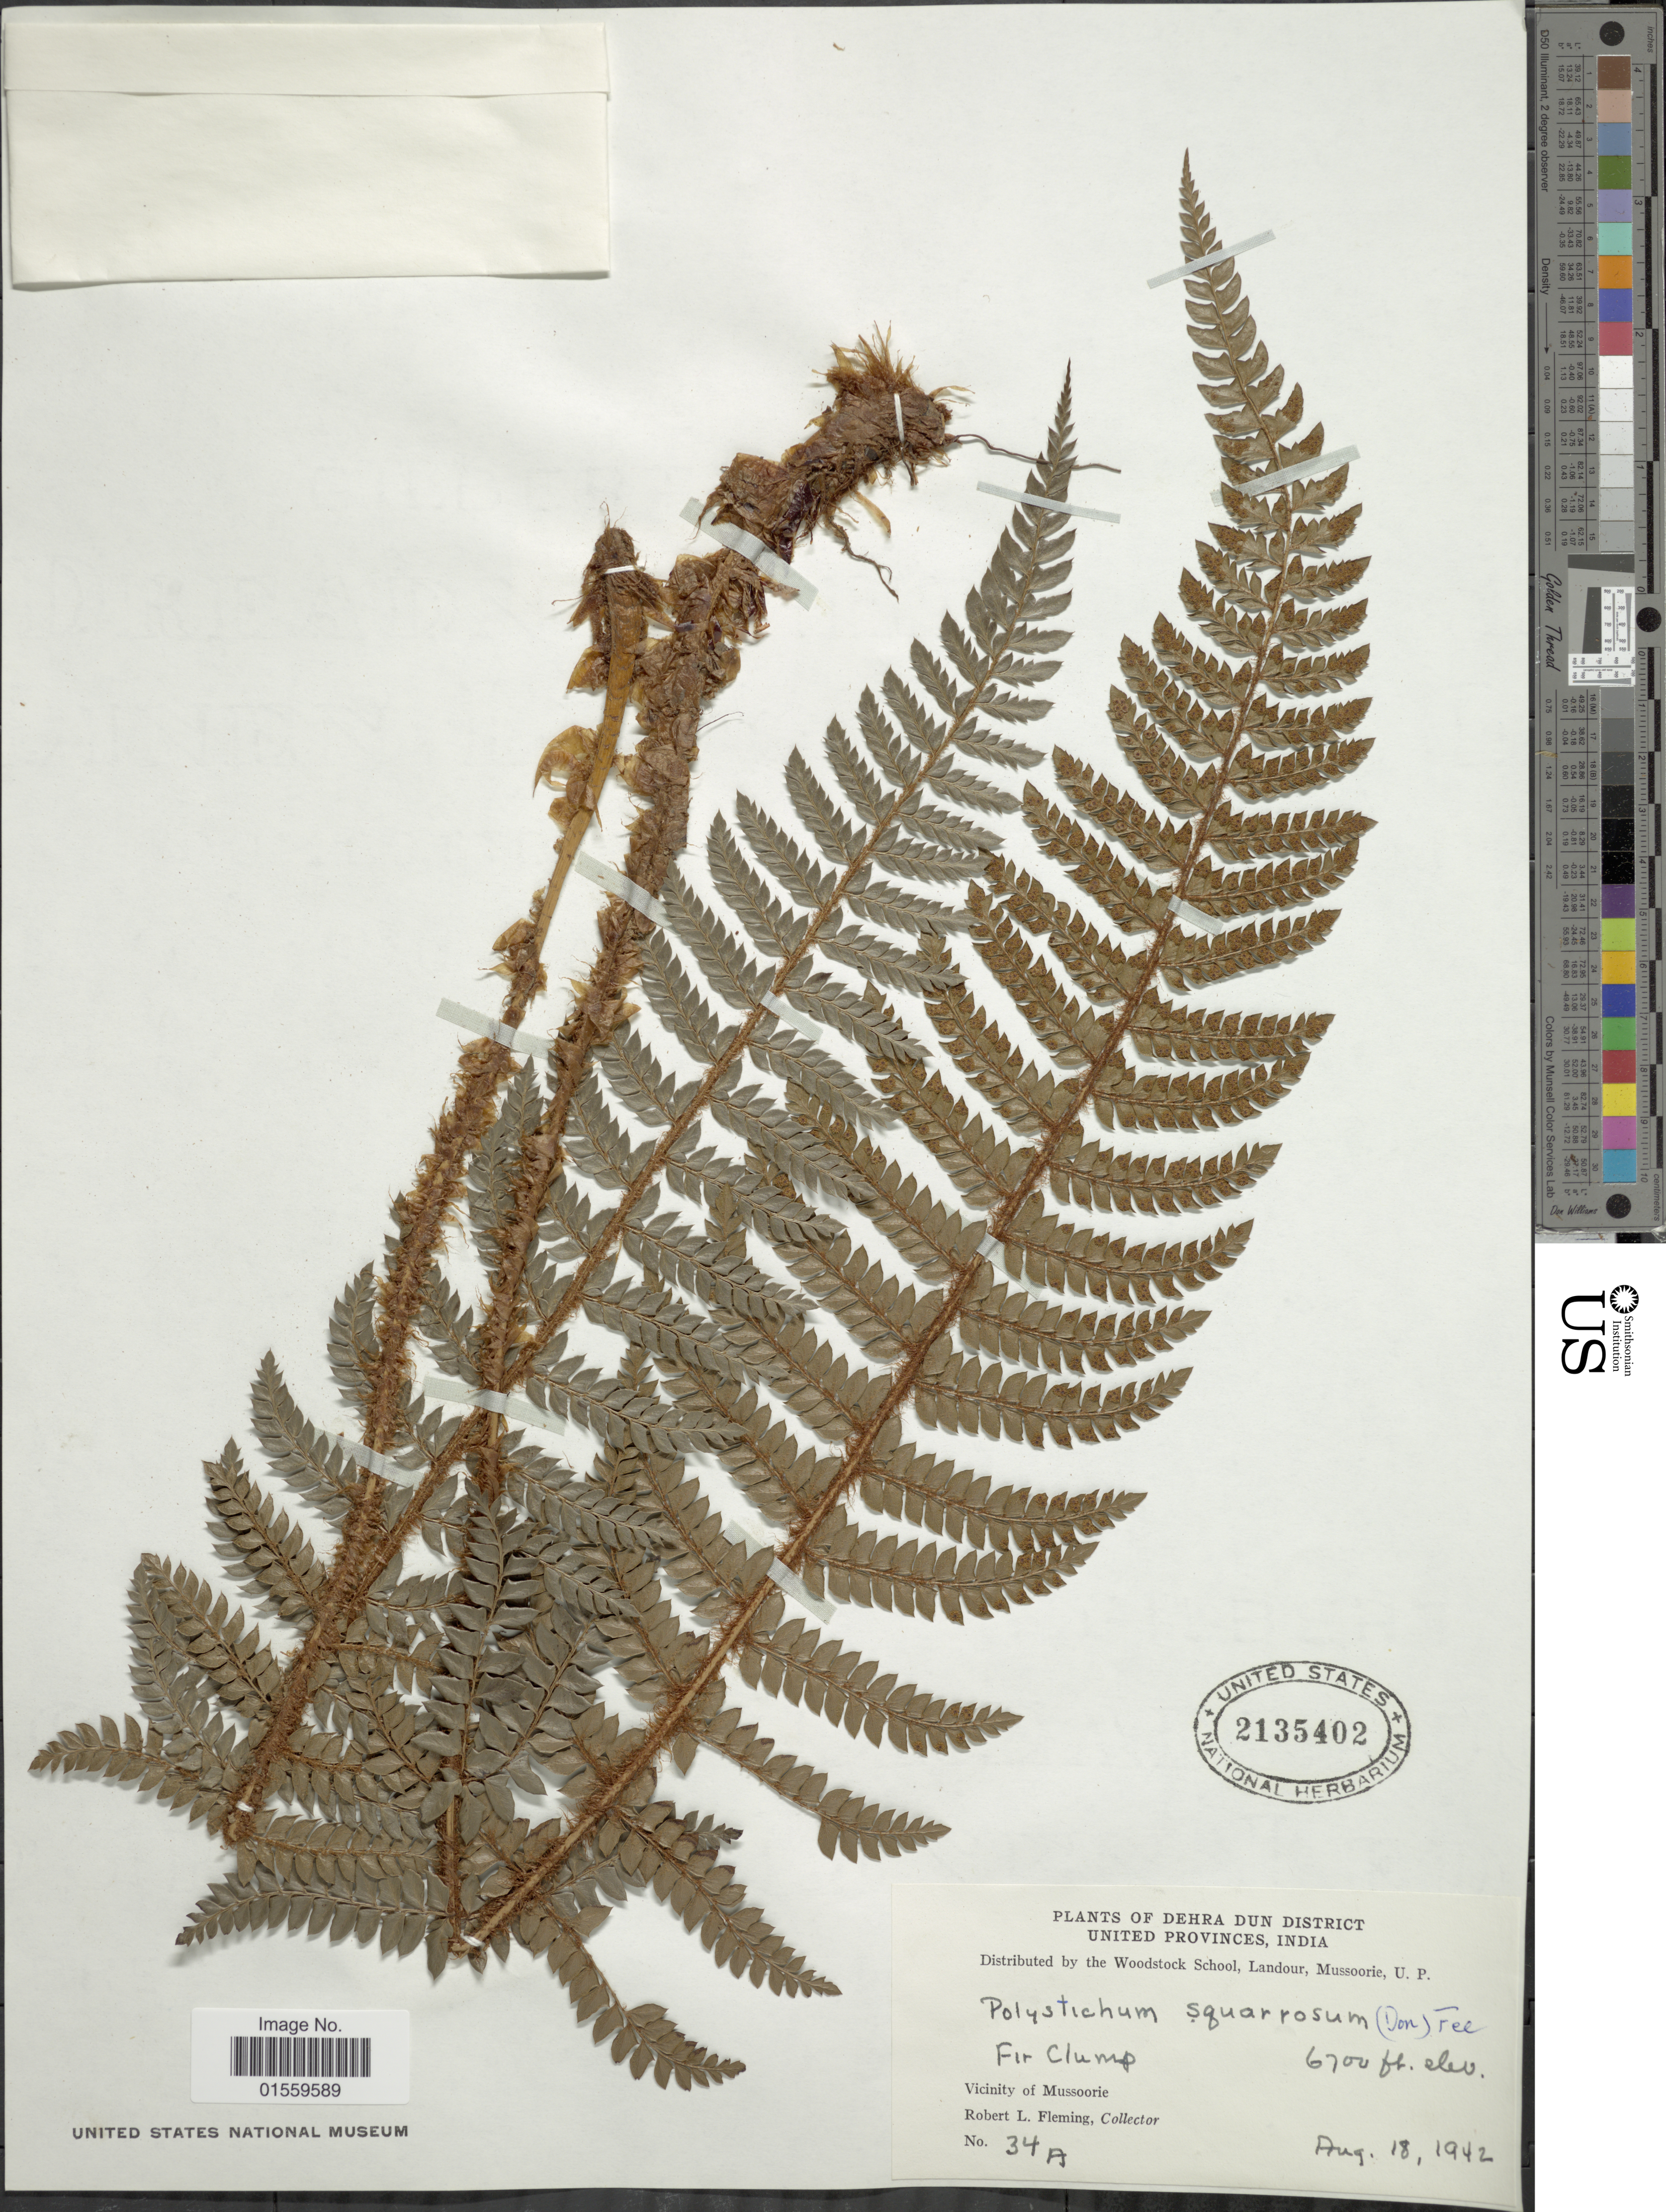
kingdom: Plantae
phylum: Tracheophyta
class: Polypodiopsida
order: Polypodiales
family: Dryopteridaceae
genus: Polystichum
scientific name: Polystichum squarrosum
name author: (D. Don) Fée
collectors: R. Fleming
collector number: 34A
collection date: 1942-08-18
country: India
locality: Dehra Dun District, United Provinces, India, Vicinity of Mussoorie.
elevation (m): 2042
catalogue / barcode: US 2135402